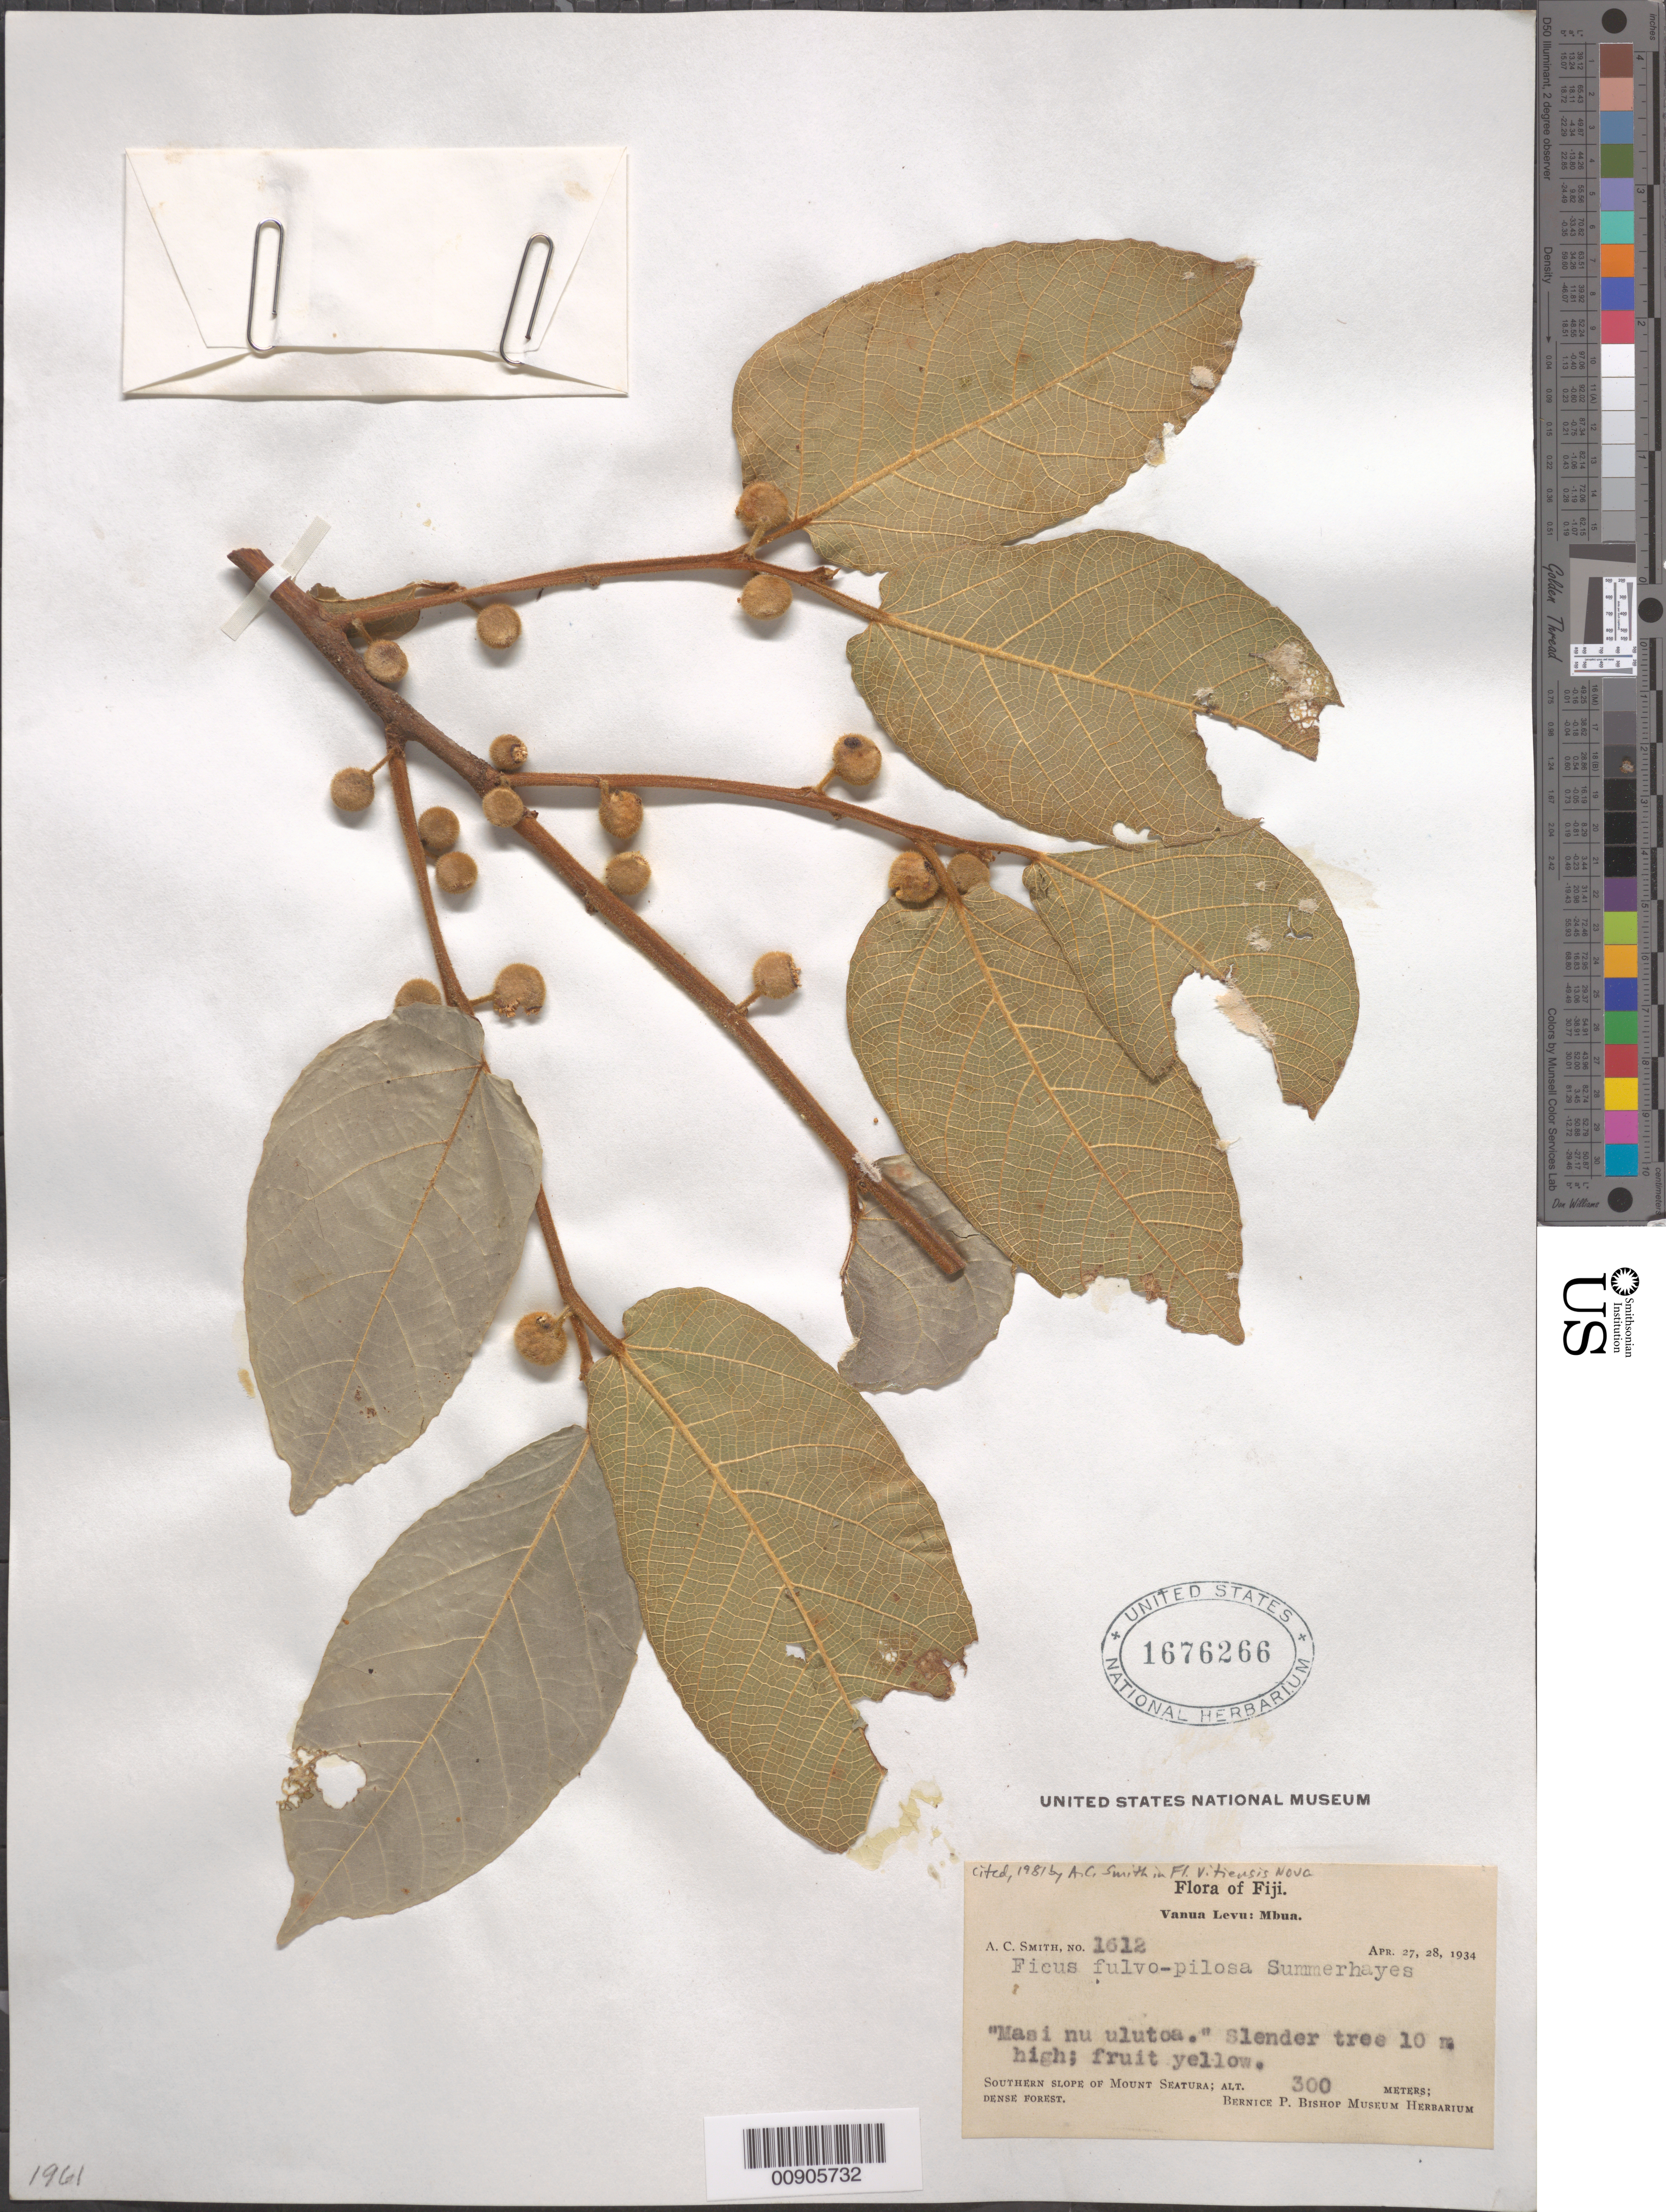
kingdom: Plantae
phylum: Tracheophyta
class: Magnoliopsida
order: Rosales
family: Moraceae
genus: Ficus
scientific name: Ficus fulvopilosa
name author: Summerh.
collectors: C. A. Smith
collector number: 1612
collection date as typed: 27 Apr 1934 and 28 Apr 1934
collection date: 1934-04-27,1934-04-28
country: Fiji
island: Vanua Levu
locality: Mbua, southern slope of Mount Seatura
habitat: dense forest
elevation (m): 300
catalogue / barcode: US 1676266